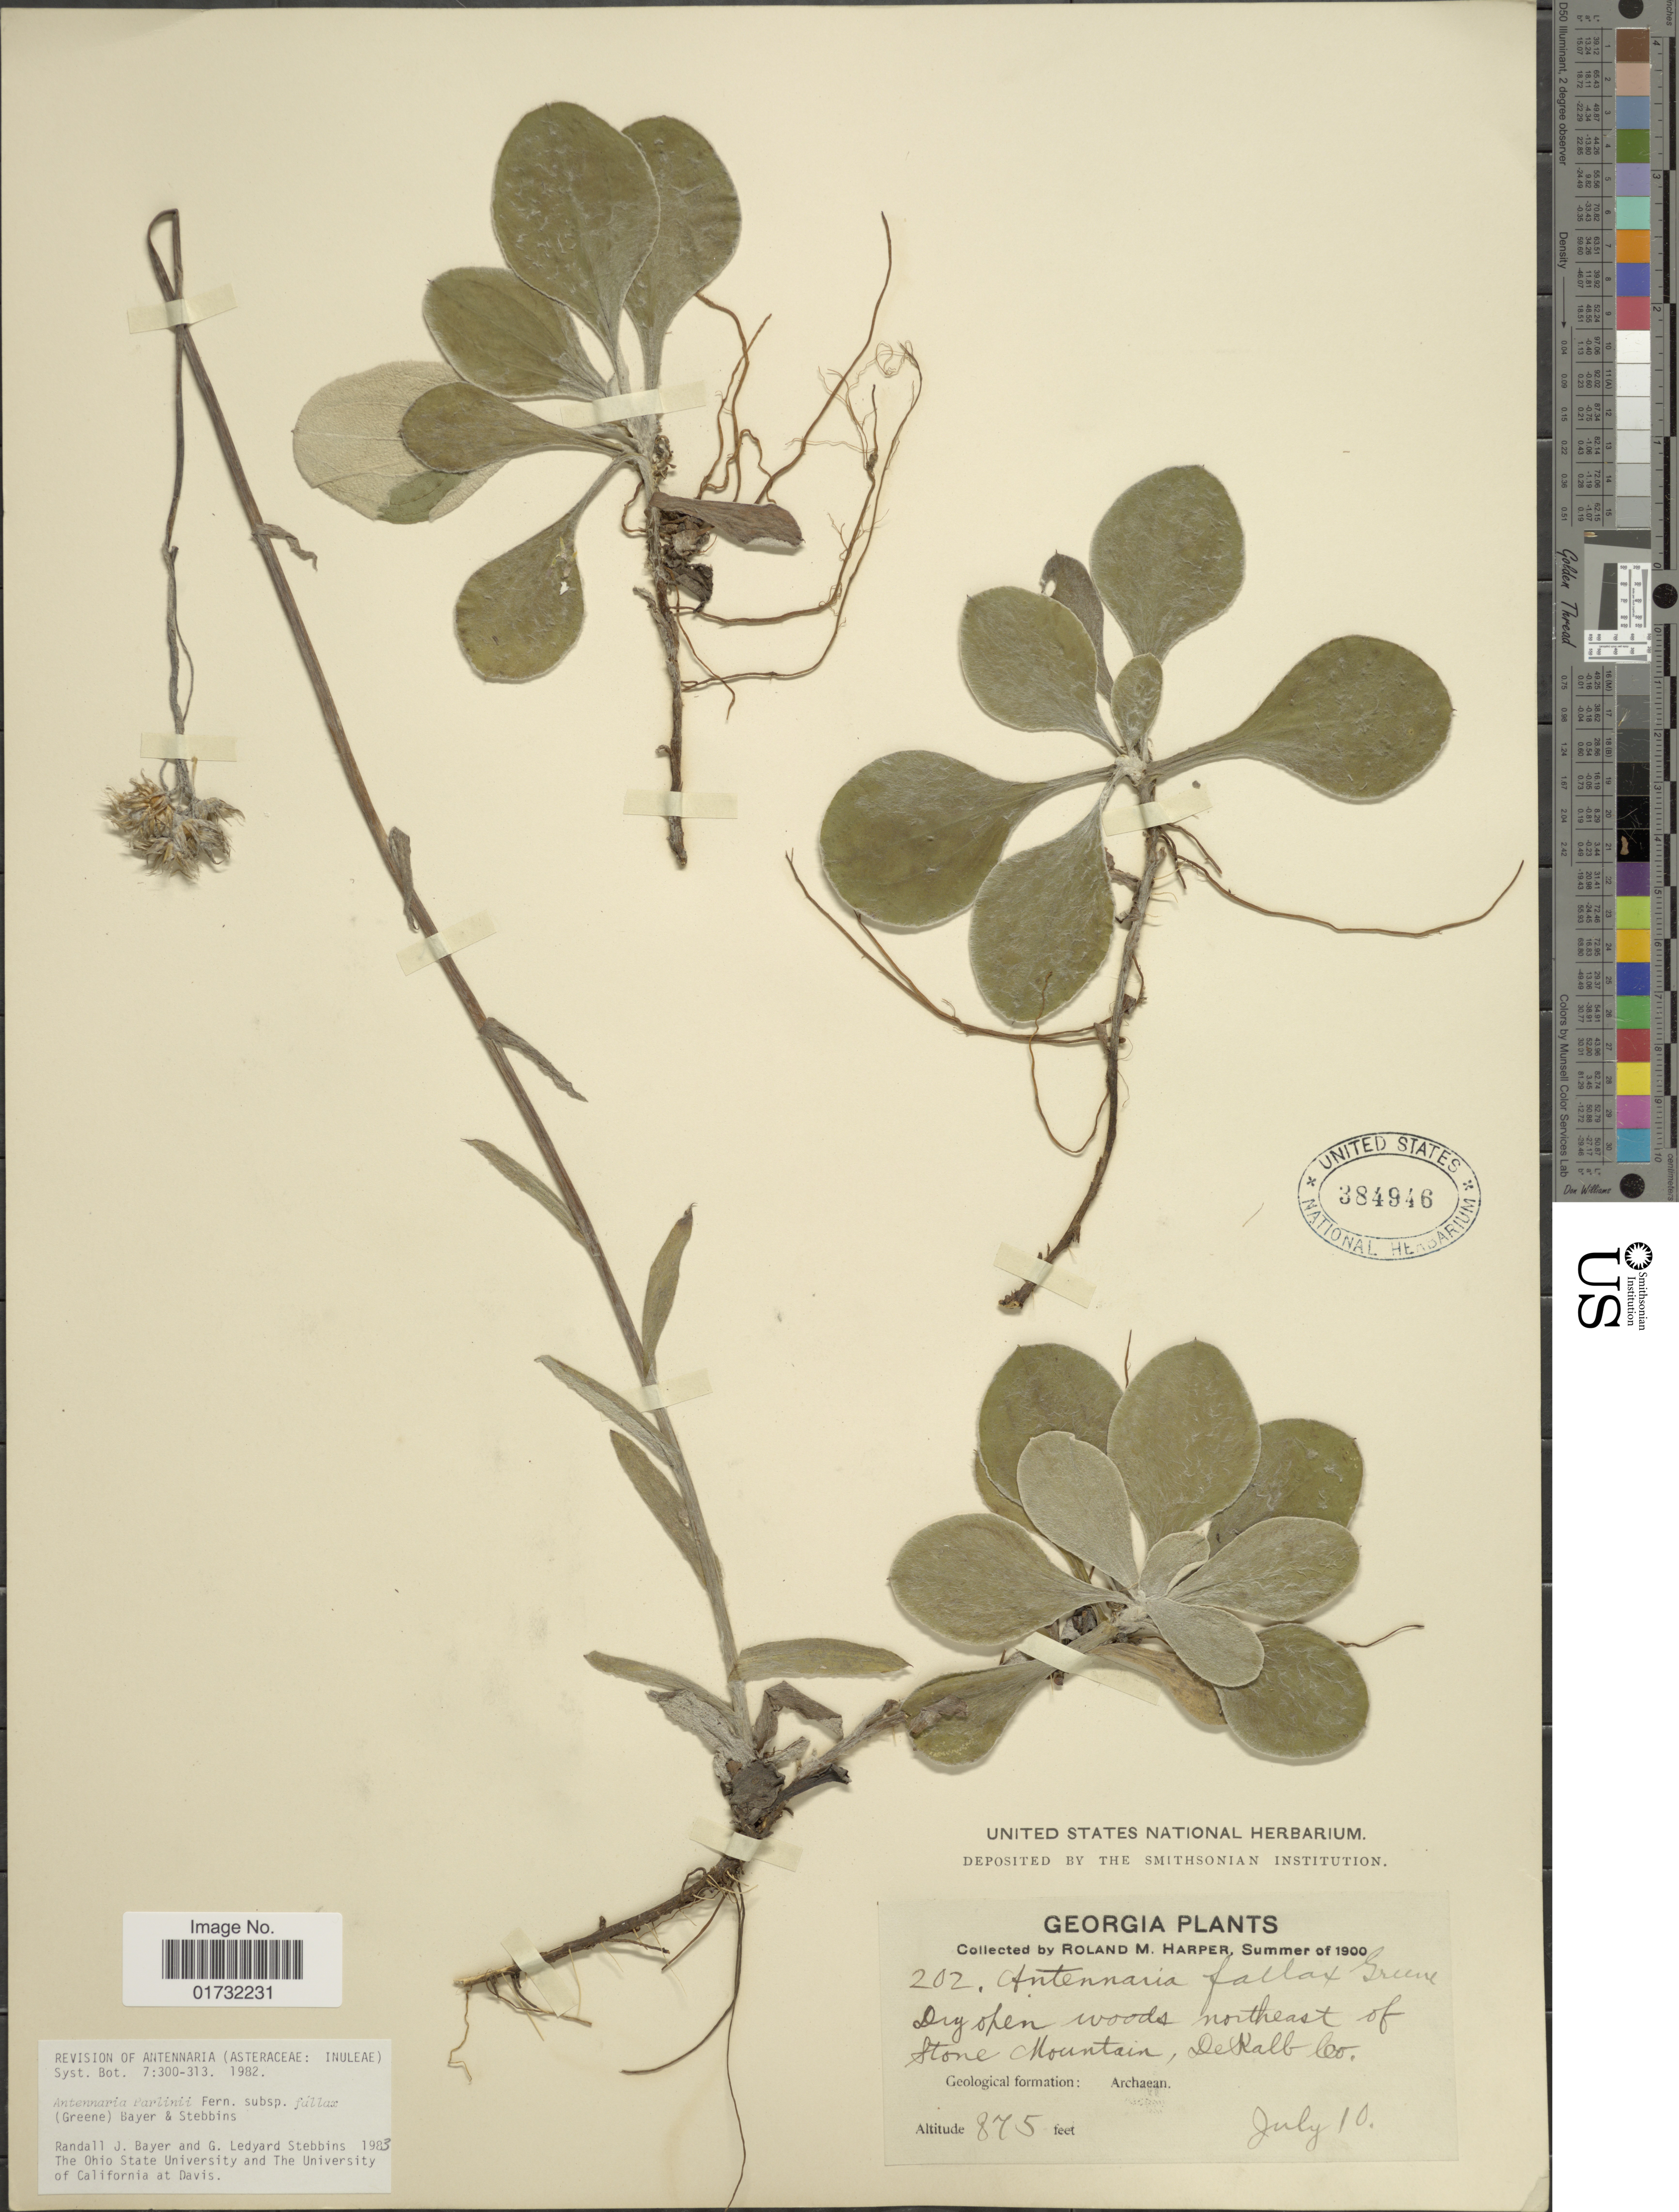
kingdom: Plantae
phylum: Tracheophyta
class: Magnoliopsida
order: Asterales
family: Asteraceae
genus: Antennaria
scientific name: Antennaria parlinii subsp. fallax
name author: (Greene) R.J. Bayer & Stebbins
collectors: R. M. Harper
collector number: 202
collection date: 1900-07-10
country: United States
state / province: Georgia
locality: Northeast of Stone Mountain, DelKalb Co.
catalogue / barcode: US 384946